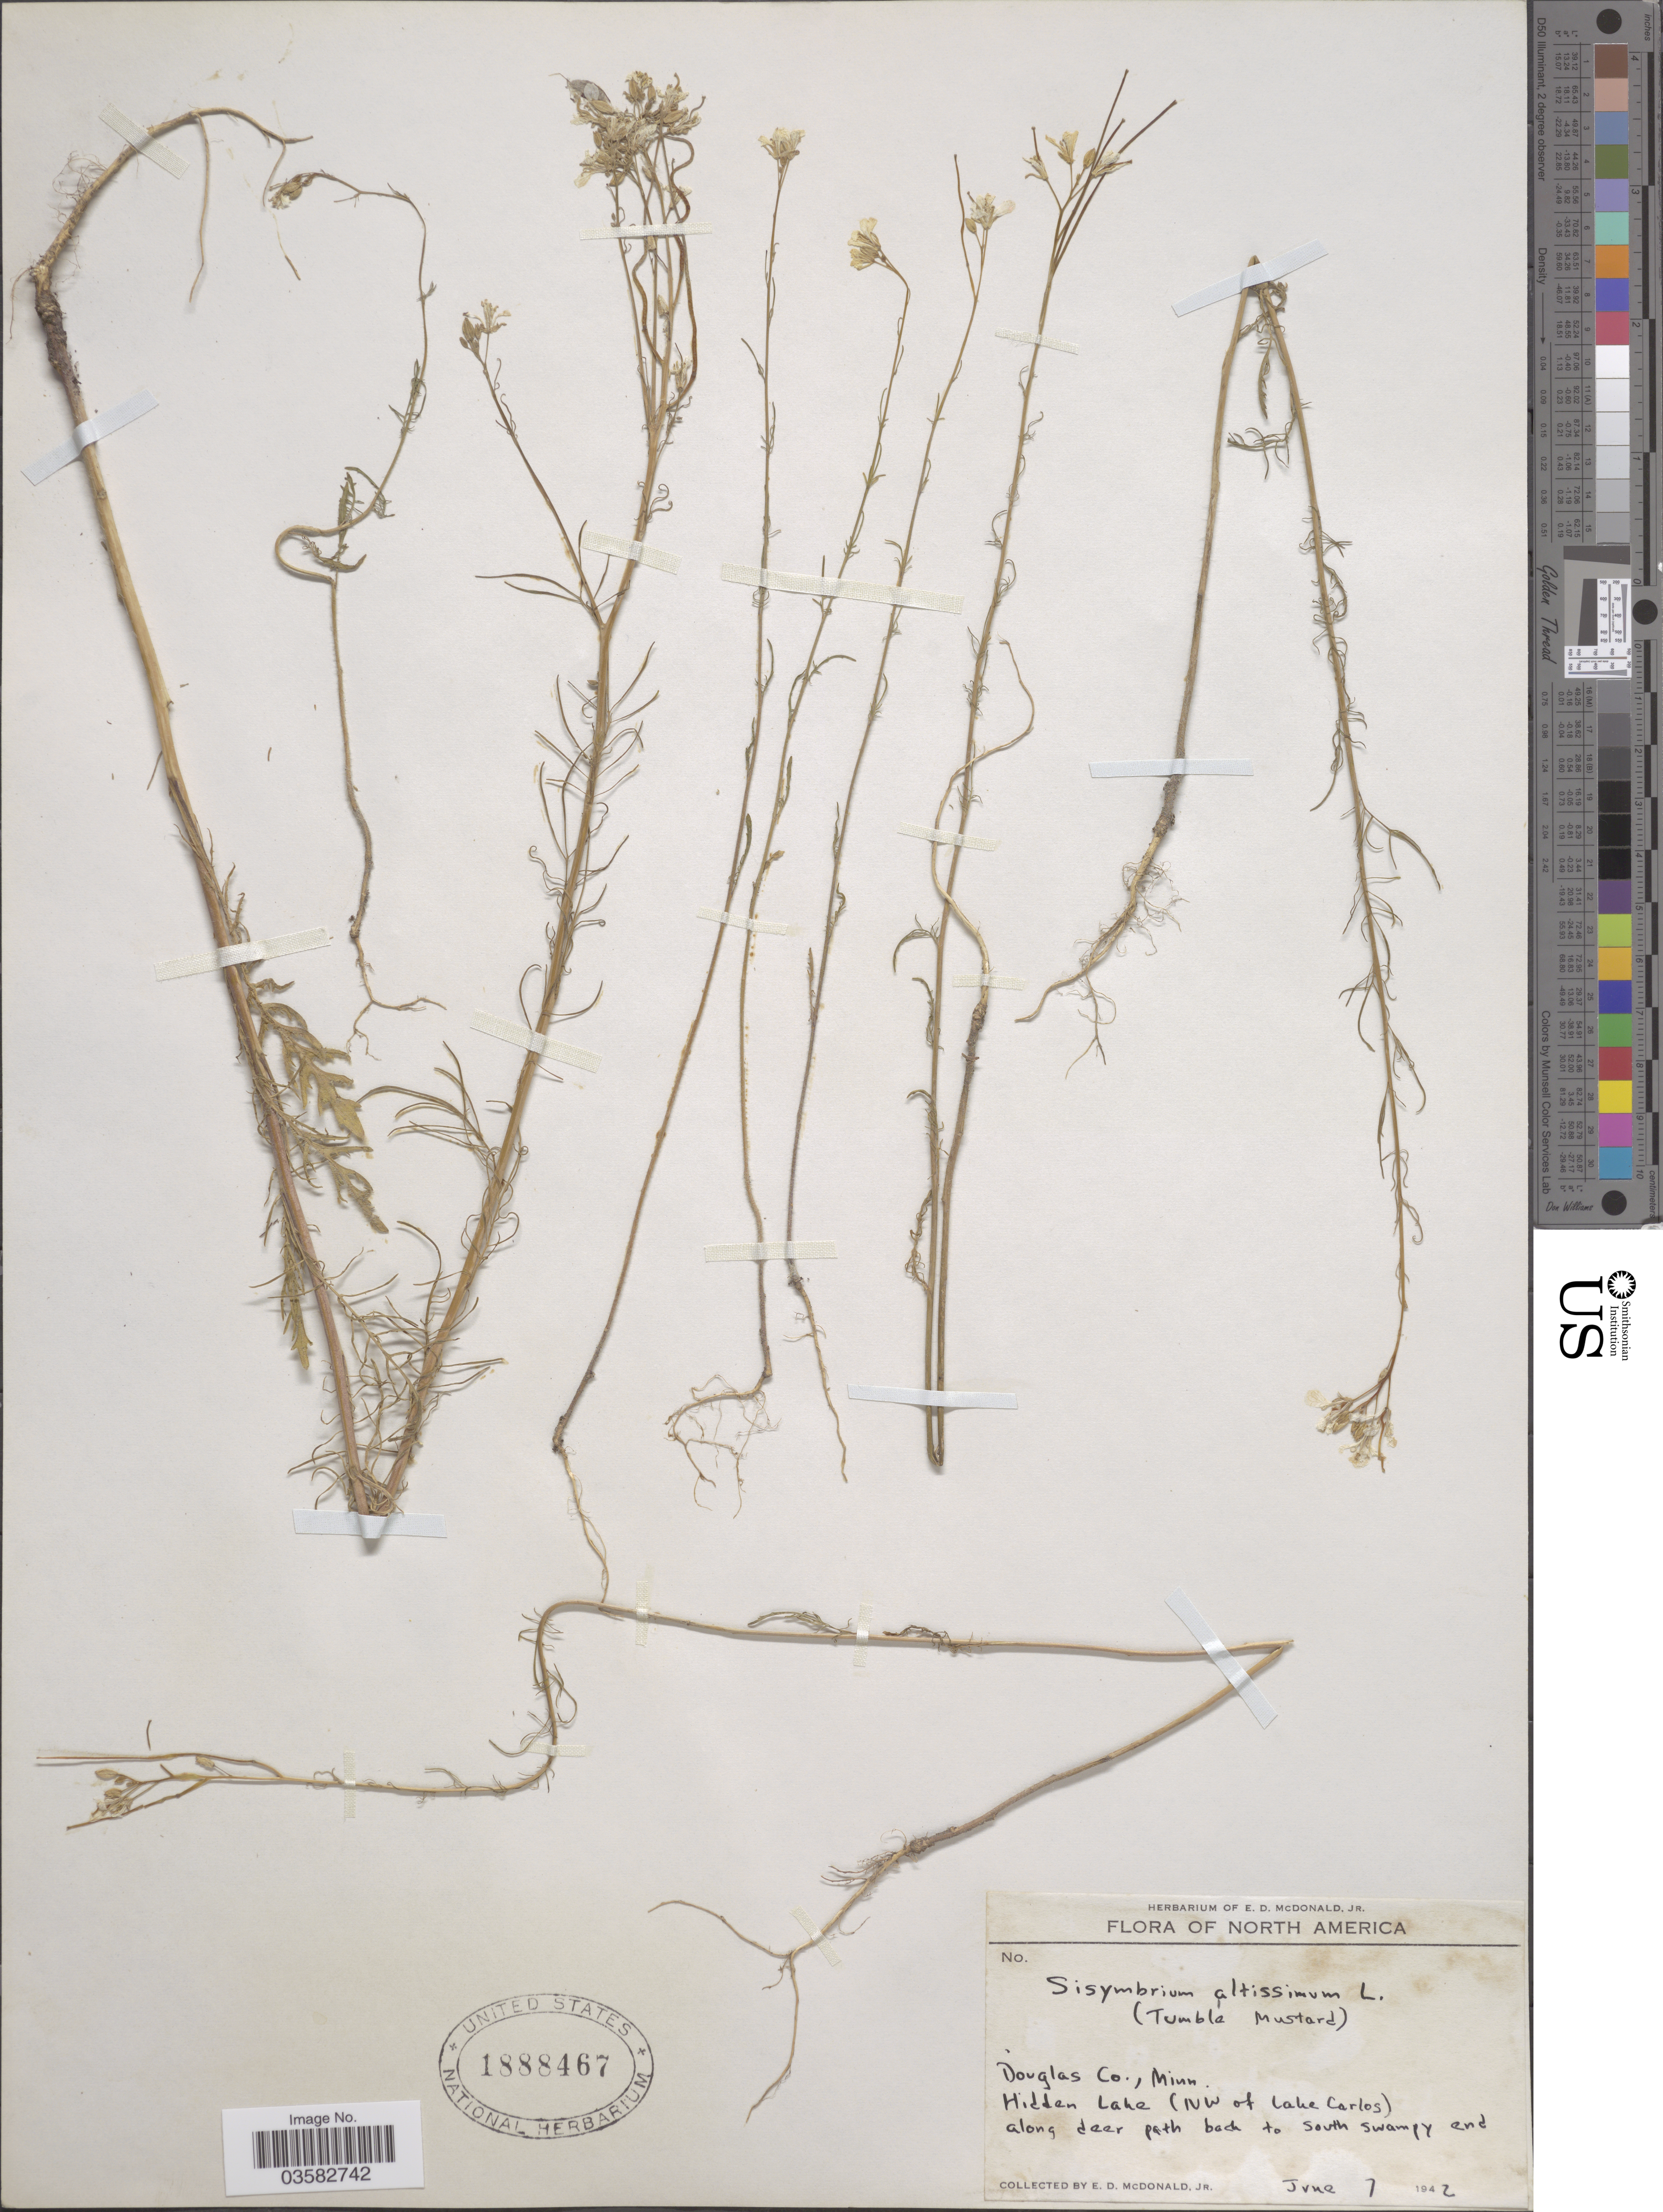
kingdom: Plantae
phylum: Tracheophyta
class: Magnoliopsida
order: Brassicales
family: Brassicaceae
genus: Sisymbrium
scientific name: Sisymbrium altissimum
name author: L.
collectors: E. D. McDonald Jr.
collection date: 1942-06-07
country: United States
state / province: Minnesota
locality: Douglas Co. Hidden Lake (NW of Lake Carlos) along deer path back to South Swampy end.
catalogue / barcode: US 1888467